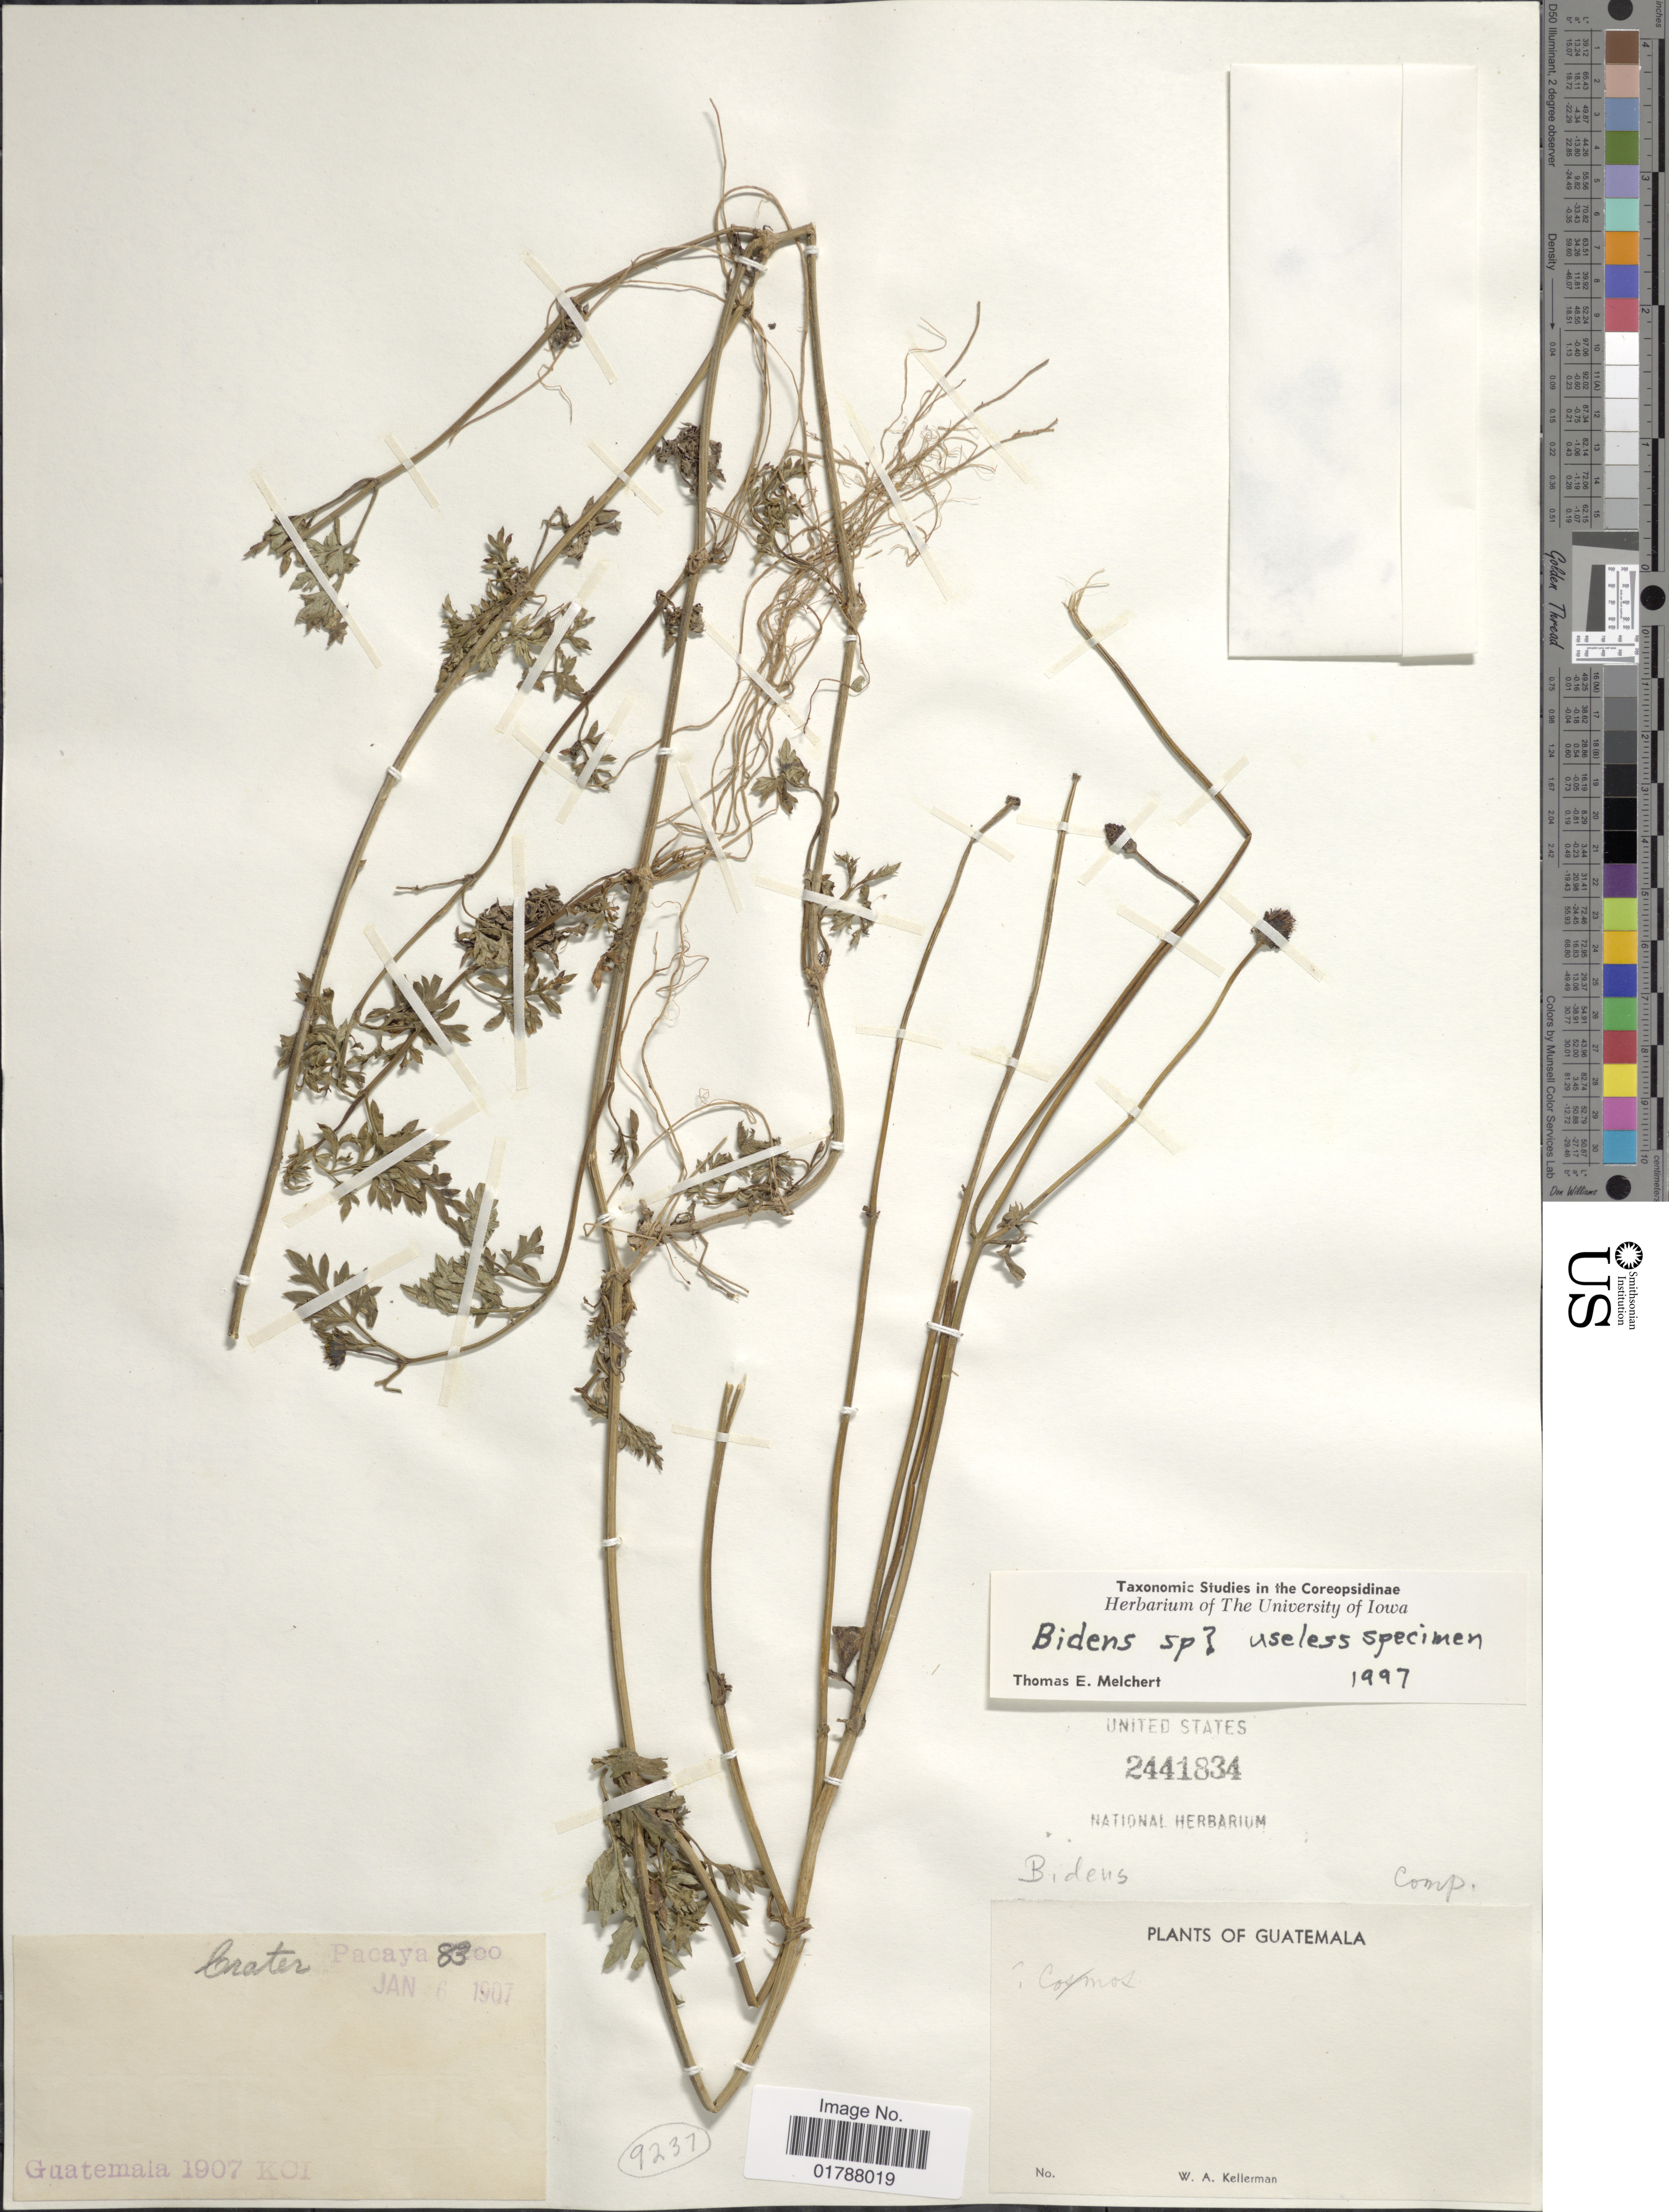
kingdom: Plantae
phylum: Tracheophyta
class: Magnoliopsida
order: Asterales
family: Asteraceae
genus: Bidens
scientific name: Bidens sp.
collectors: W. Kellerman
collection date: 1907-01-06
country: Guatemala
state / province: Guatemala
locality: Crater, Pacaya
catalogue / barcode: US 2441834